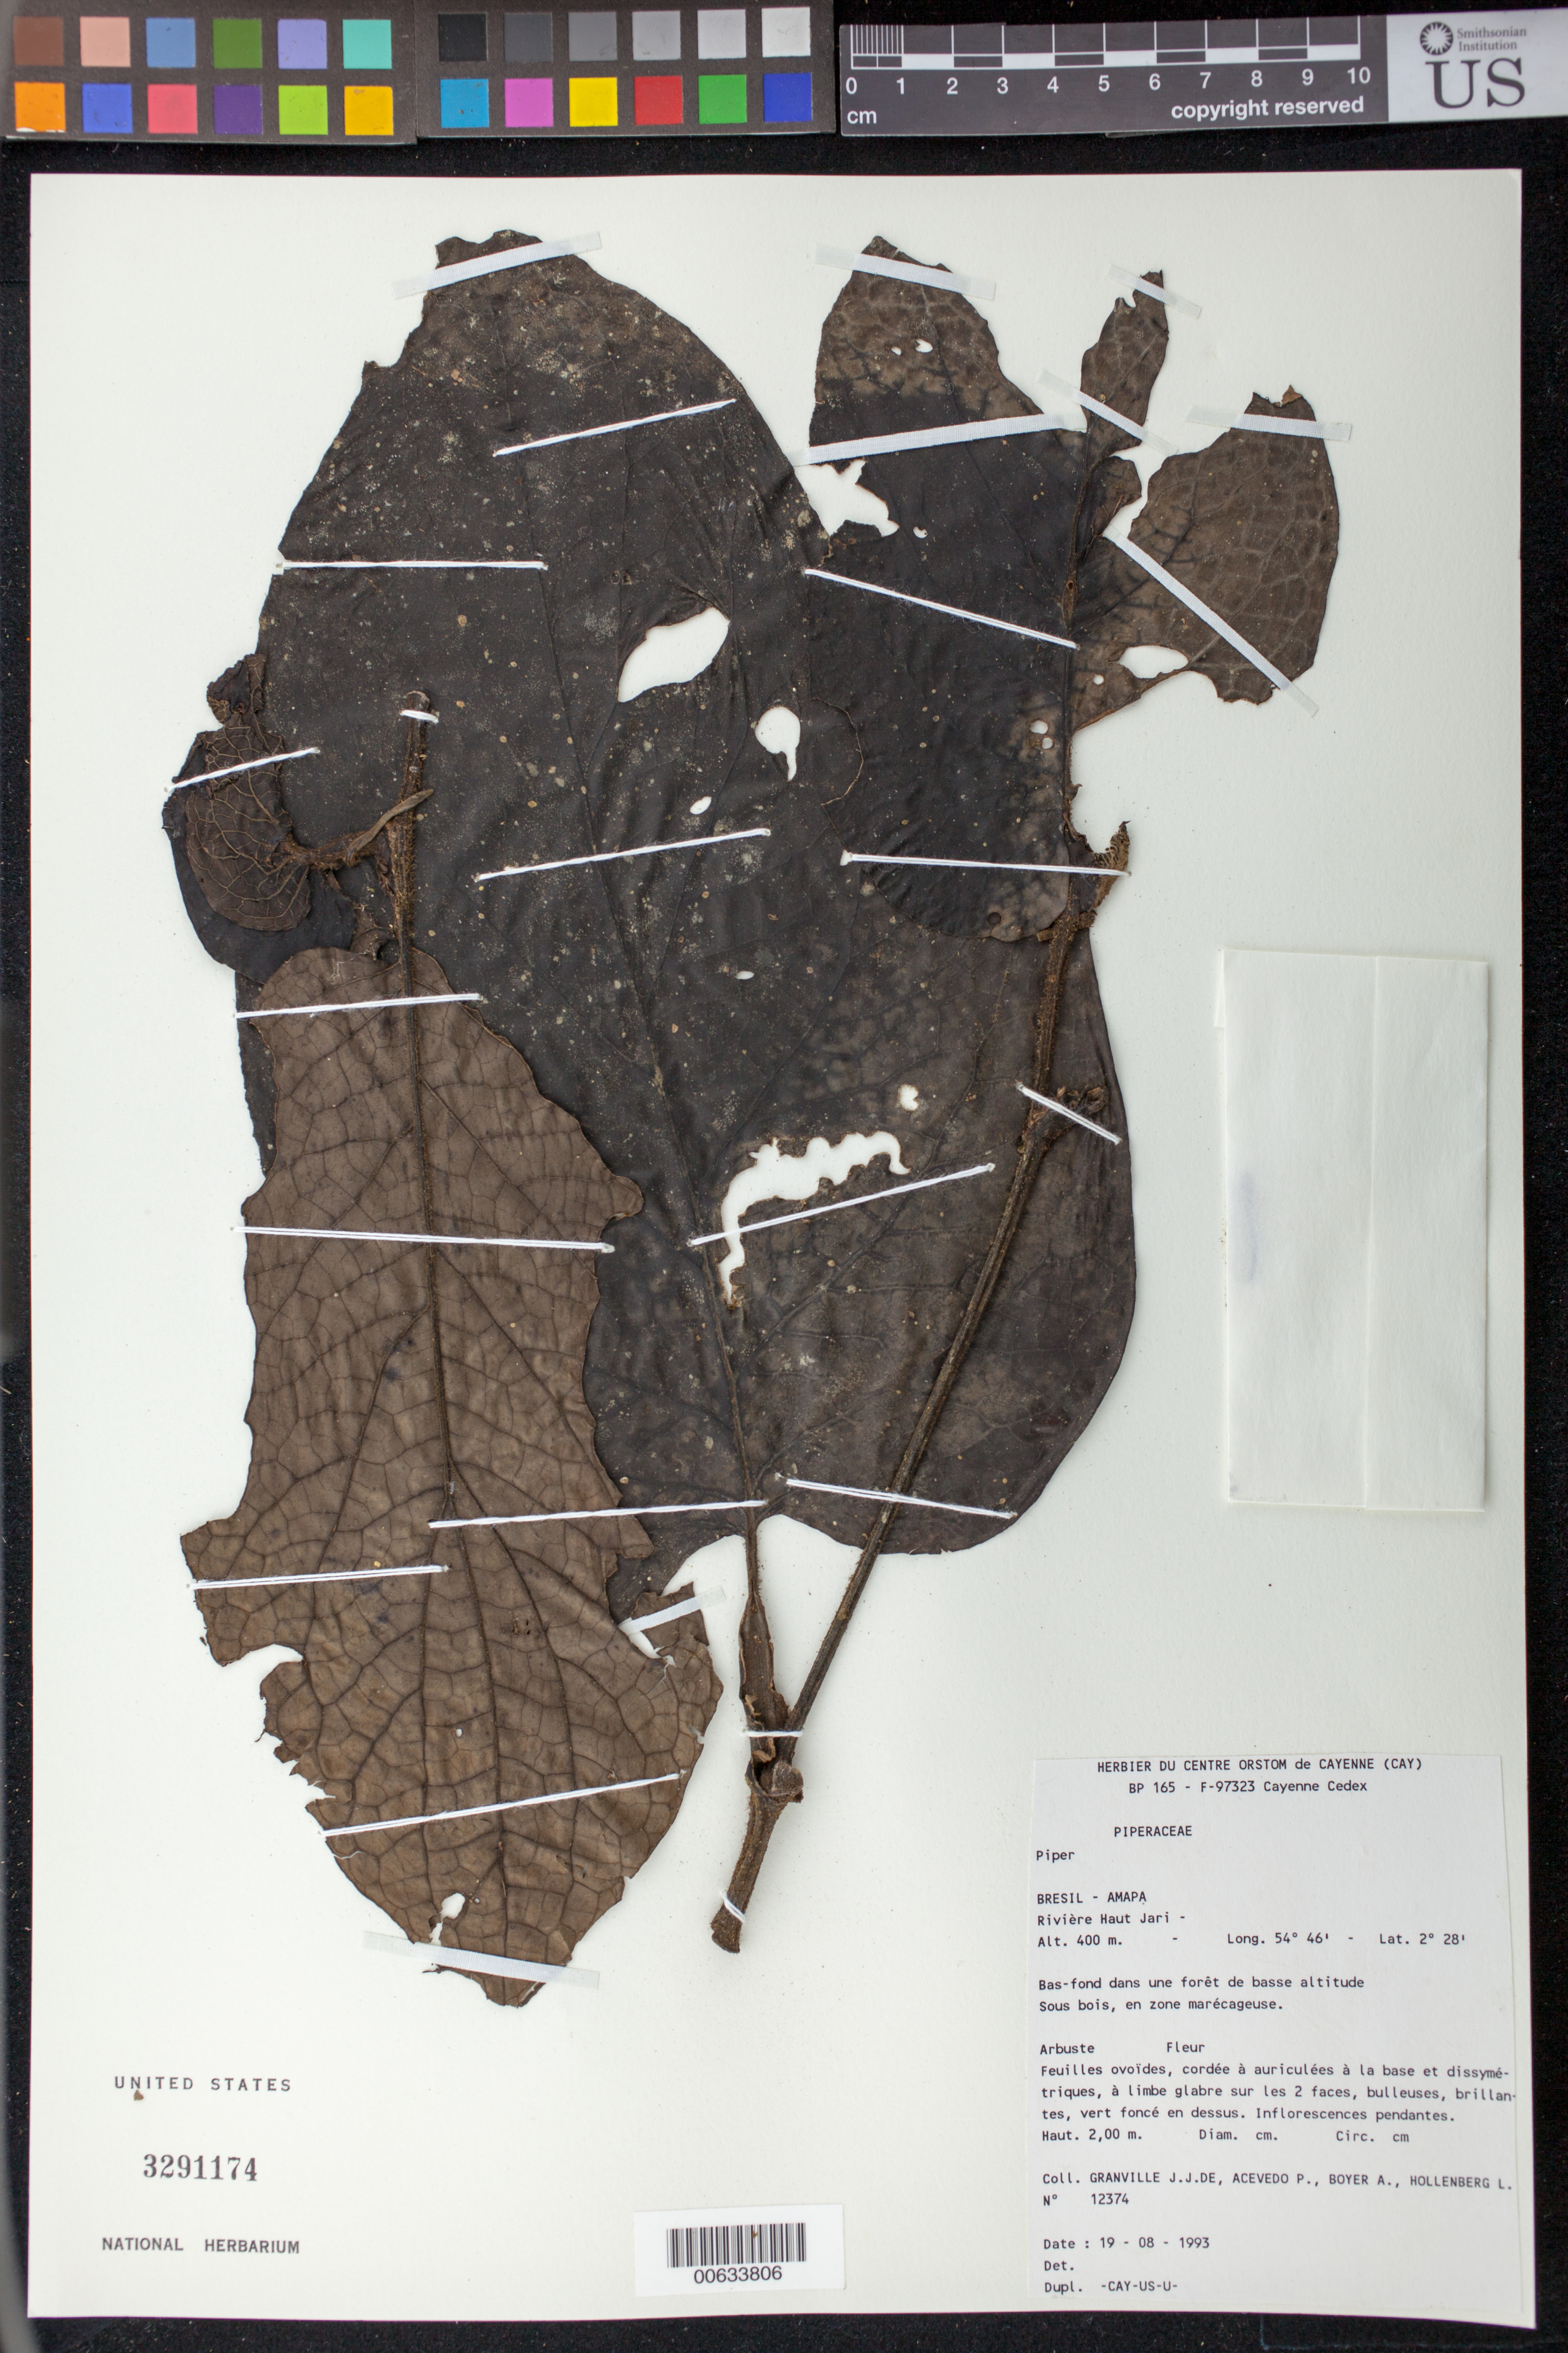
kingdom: Plantae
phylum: Tracheophyta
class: Magnoliopsida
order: Piperales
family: Piperaceae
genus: Piper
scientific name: Piper sp.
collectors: J.-J. de Granville, P. Acevedo-Rodr., A. Boyer & L. Hollenberg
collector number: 12374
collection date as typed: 19-Aug-93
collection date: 1993-08-19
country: Brazil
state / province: Amapá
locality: Rivière Haut Jari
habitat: Bas-fond dans une forêt de basse altitude. Sous bois, en zone marécageuse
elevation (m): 400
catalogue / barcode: US 3291174